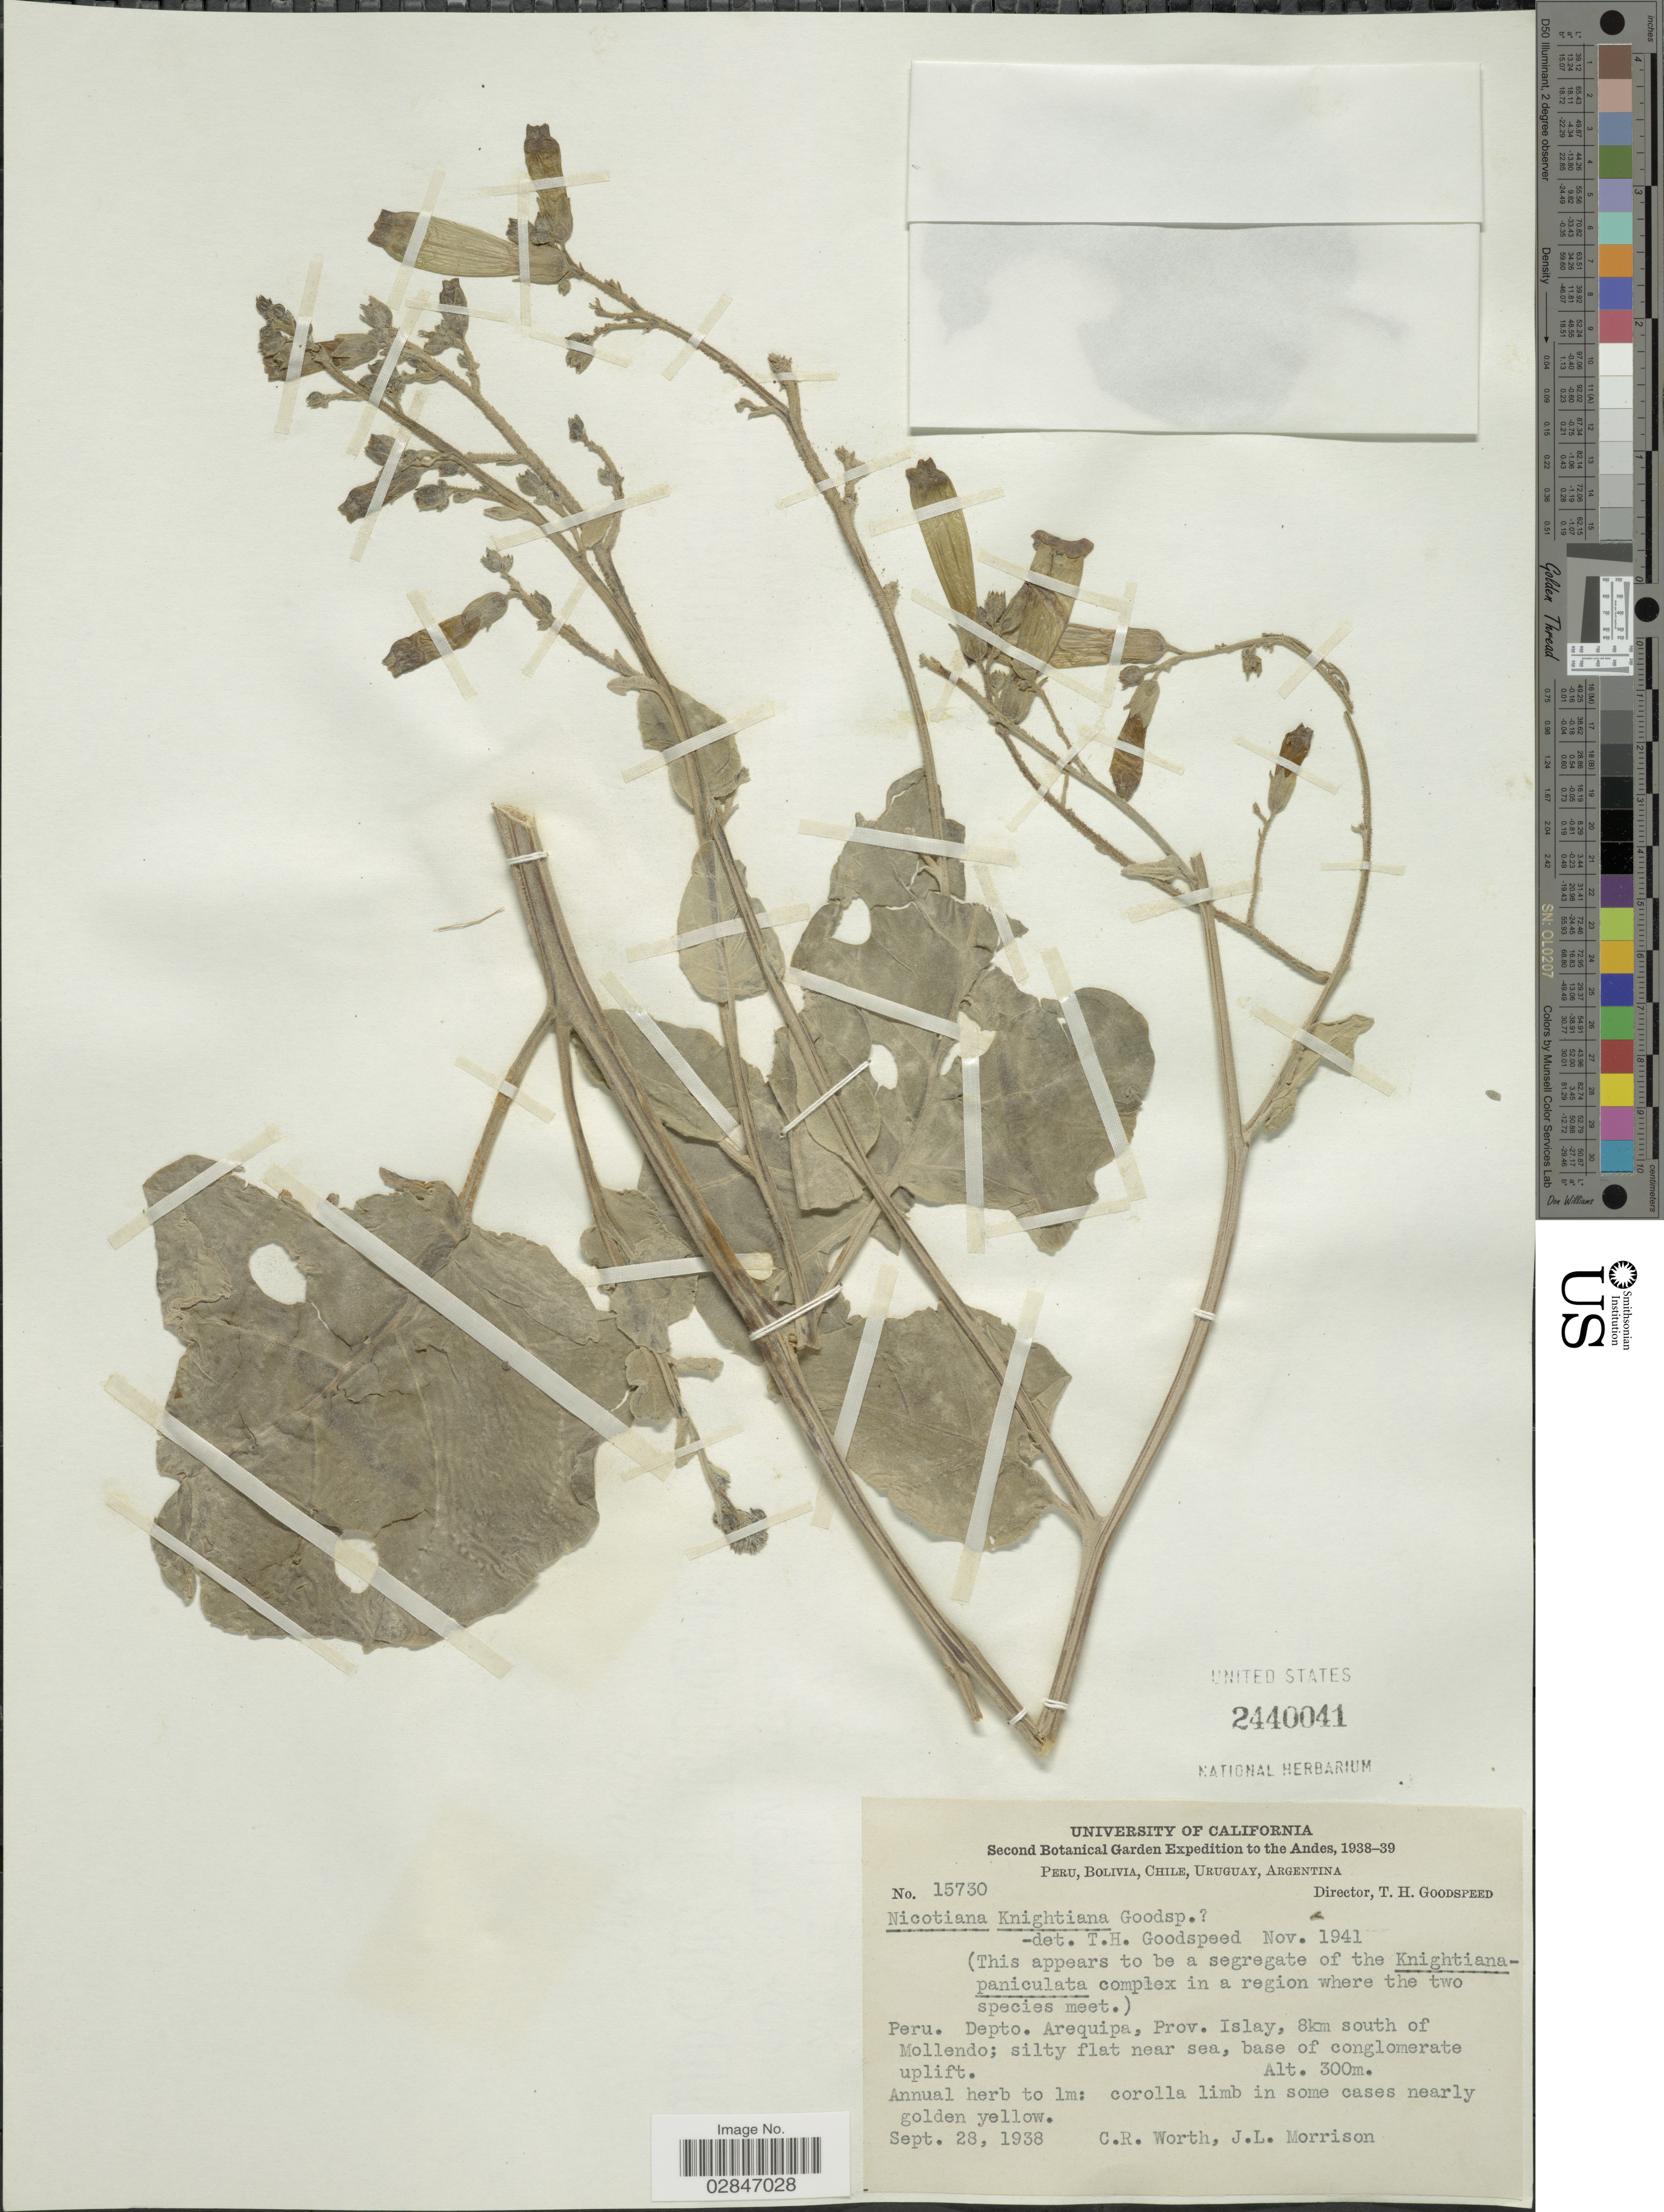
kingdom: Plantae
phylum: Tracheophyta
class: Magnoliopsida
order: Solanales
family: Solanaceae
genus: Nicotiana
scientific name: Nicotiana knightiana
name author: Goodsp.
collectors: C. R. Worth & J. Morrison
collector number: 15730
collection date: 1938-09-28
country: Peru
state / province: Arequipa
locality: The Andes, Depto. Arequipa, Prov. Islay, 8km south of Mollendo; silty flat near sea, base of conglomerate uplift.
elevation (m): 300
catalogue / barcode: US 2440041